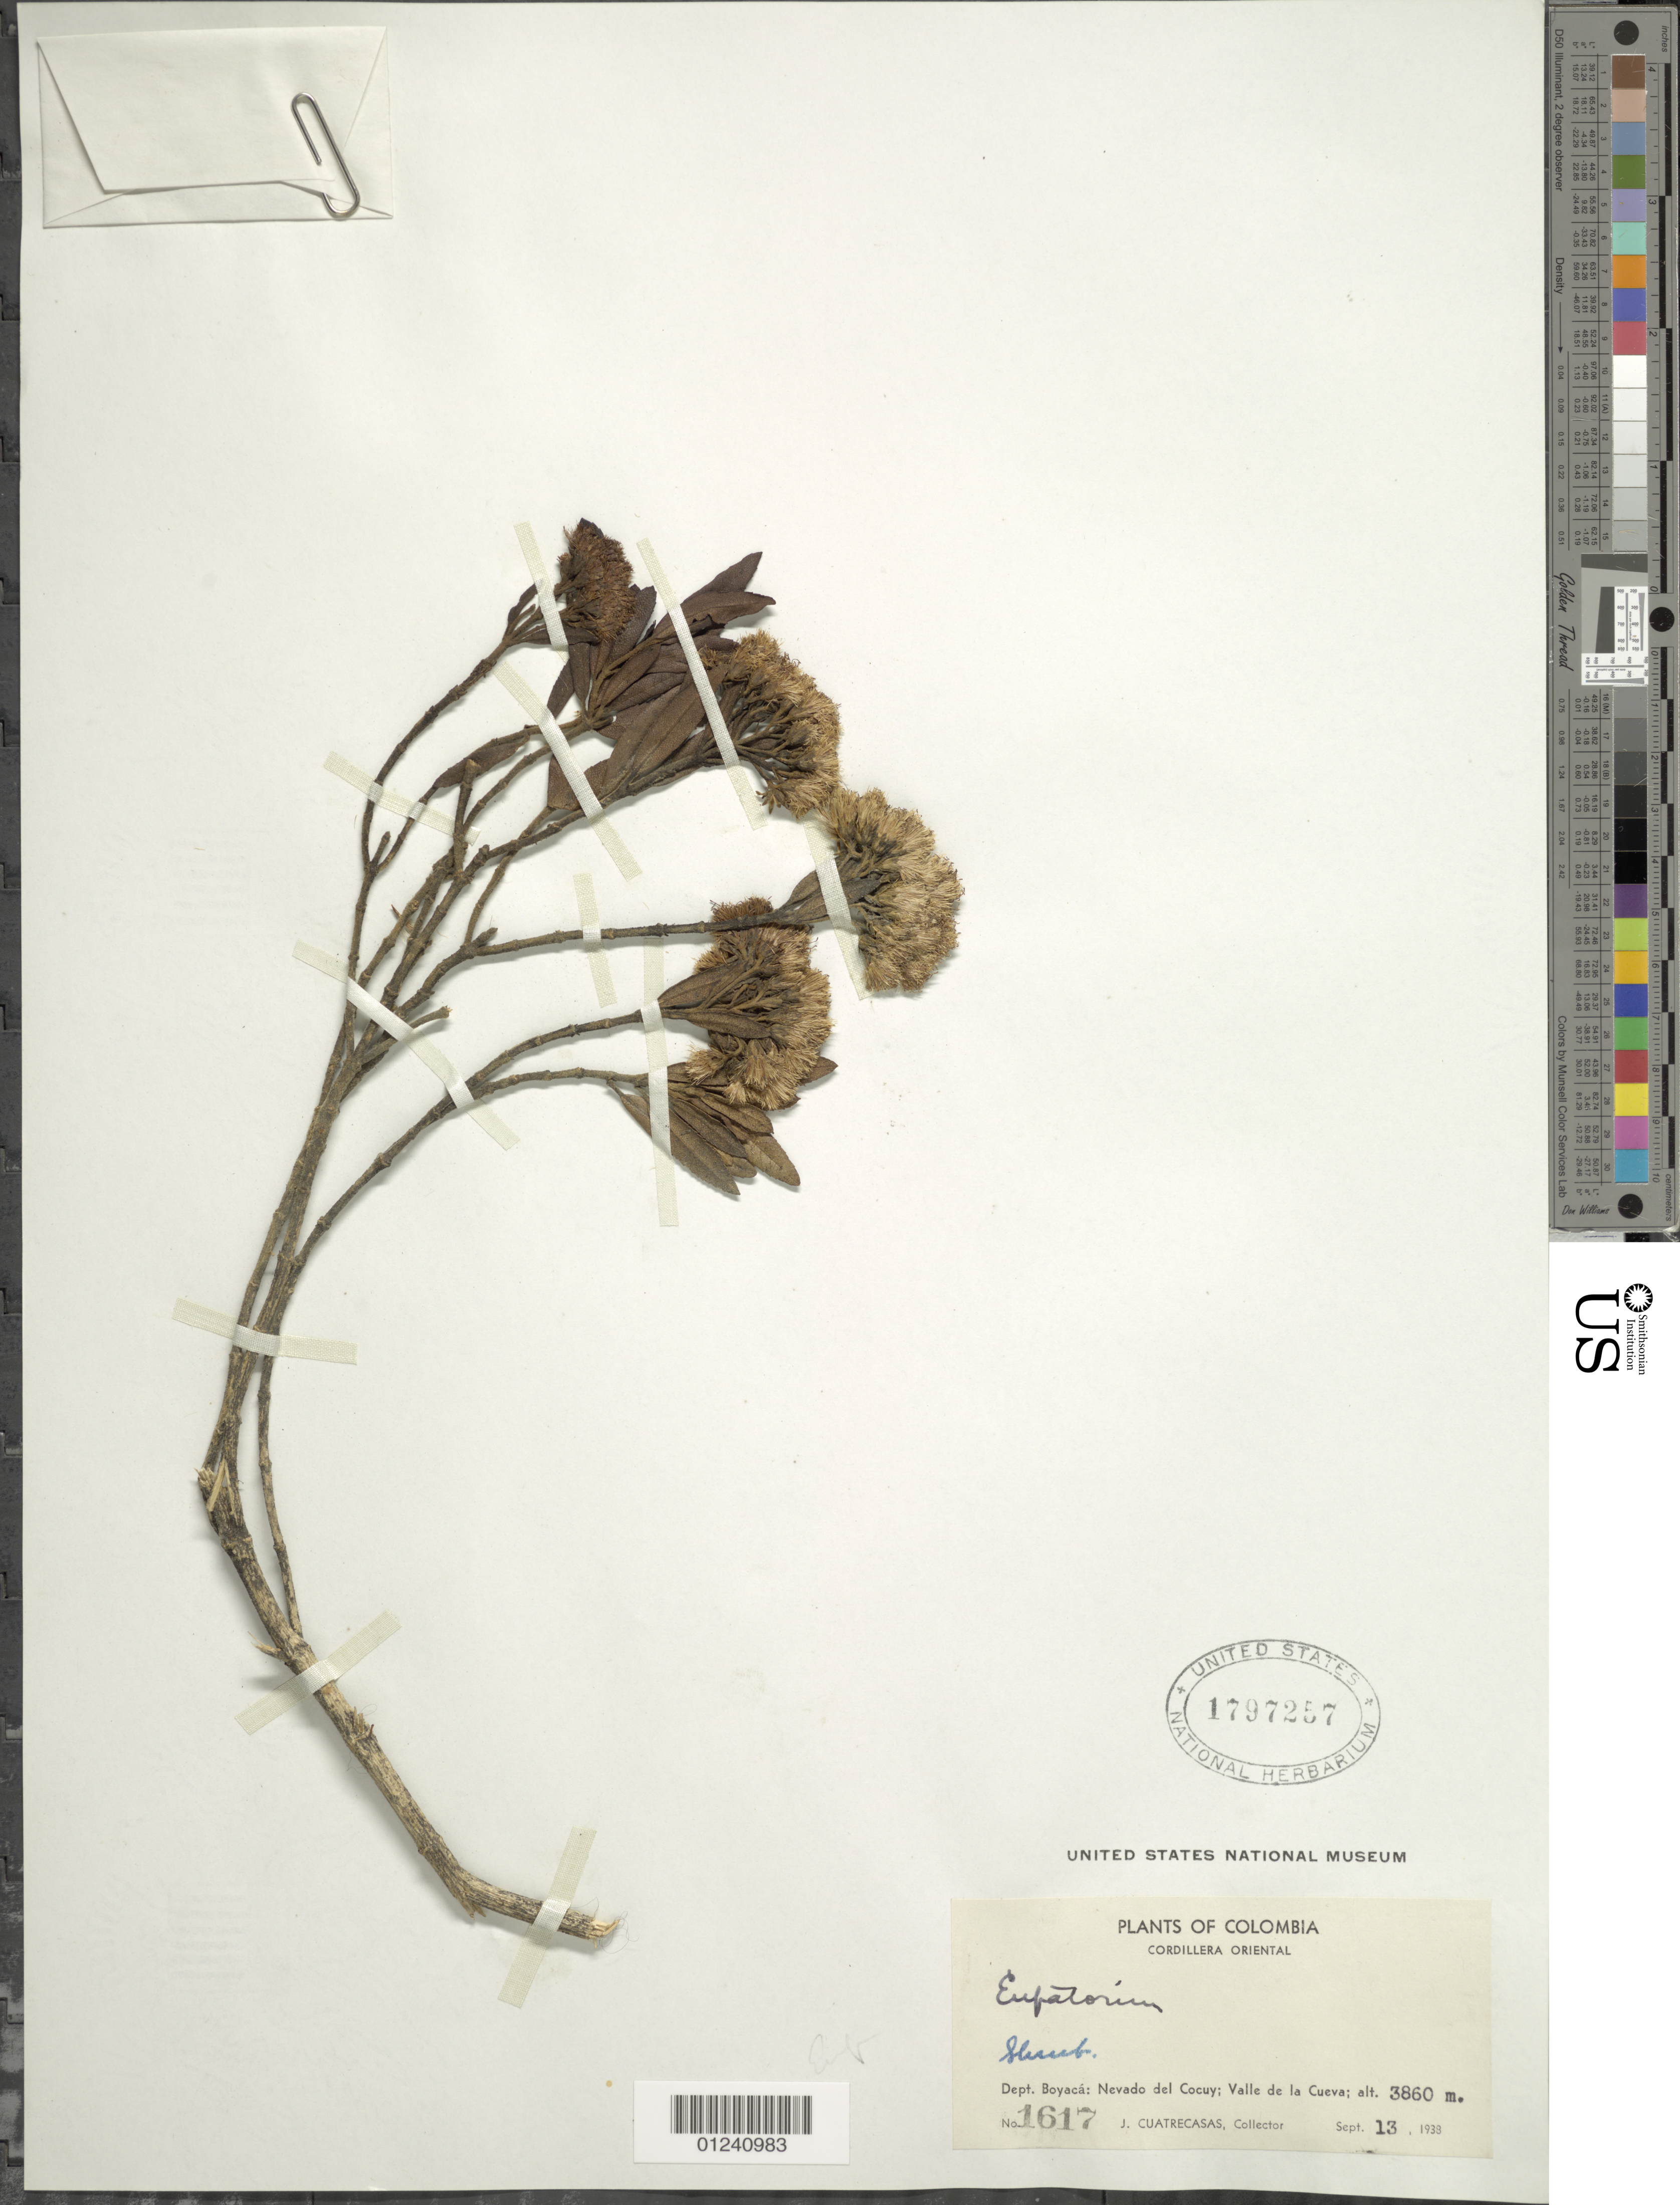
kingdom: Plantae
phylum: Tracheophyta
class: Magnoliopsida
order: Asterales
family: Asteraceae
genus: Ageratina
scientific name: Ageratina glyptophlebia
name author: (B.L. Rob.) R.M. King & H. Rob.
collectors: J. Cuatrecasas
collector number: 1617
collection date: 1938-09-13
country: Colombia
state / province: Boyacá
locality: Nevado del Cocuy; Valle de la Cueva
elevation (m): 3860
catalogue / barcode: US 1797257